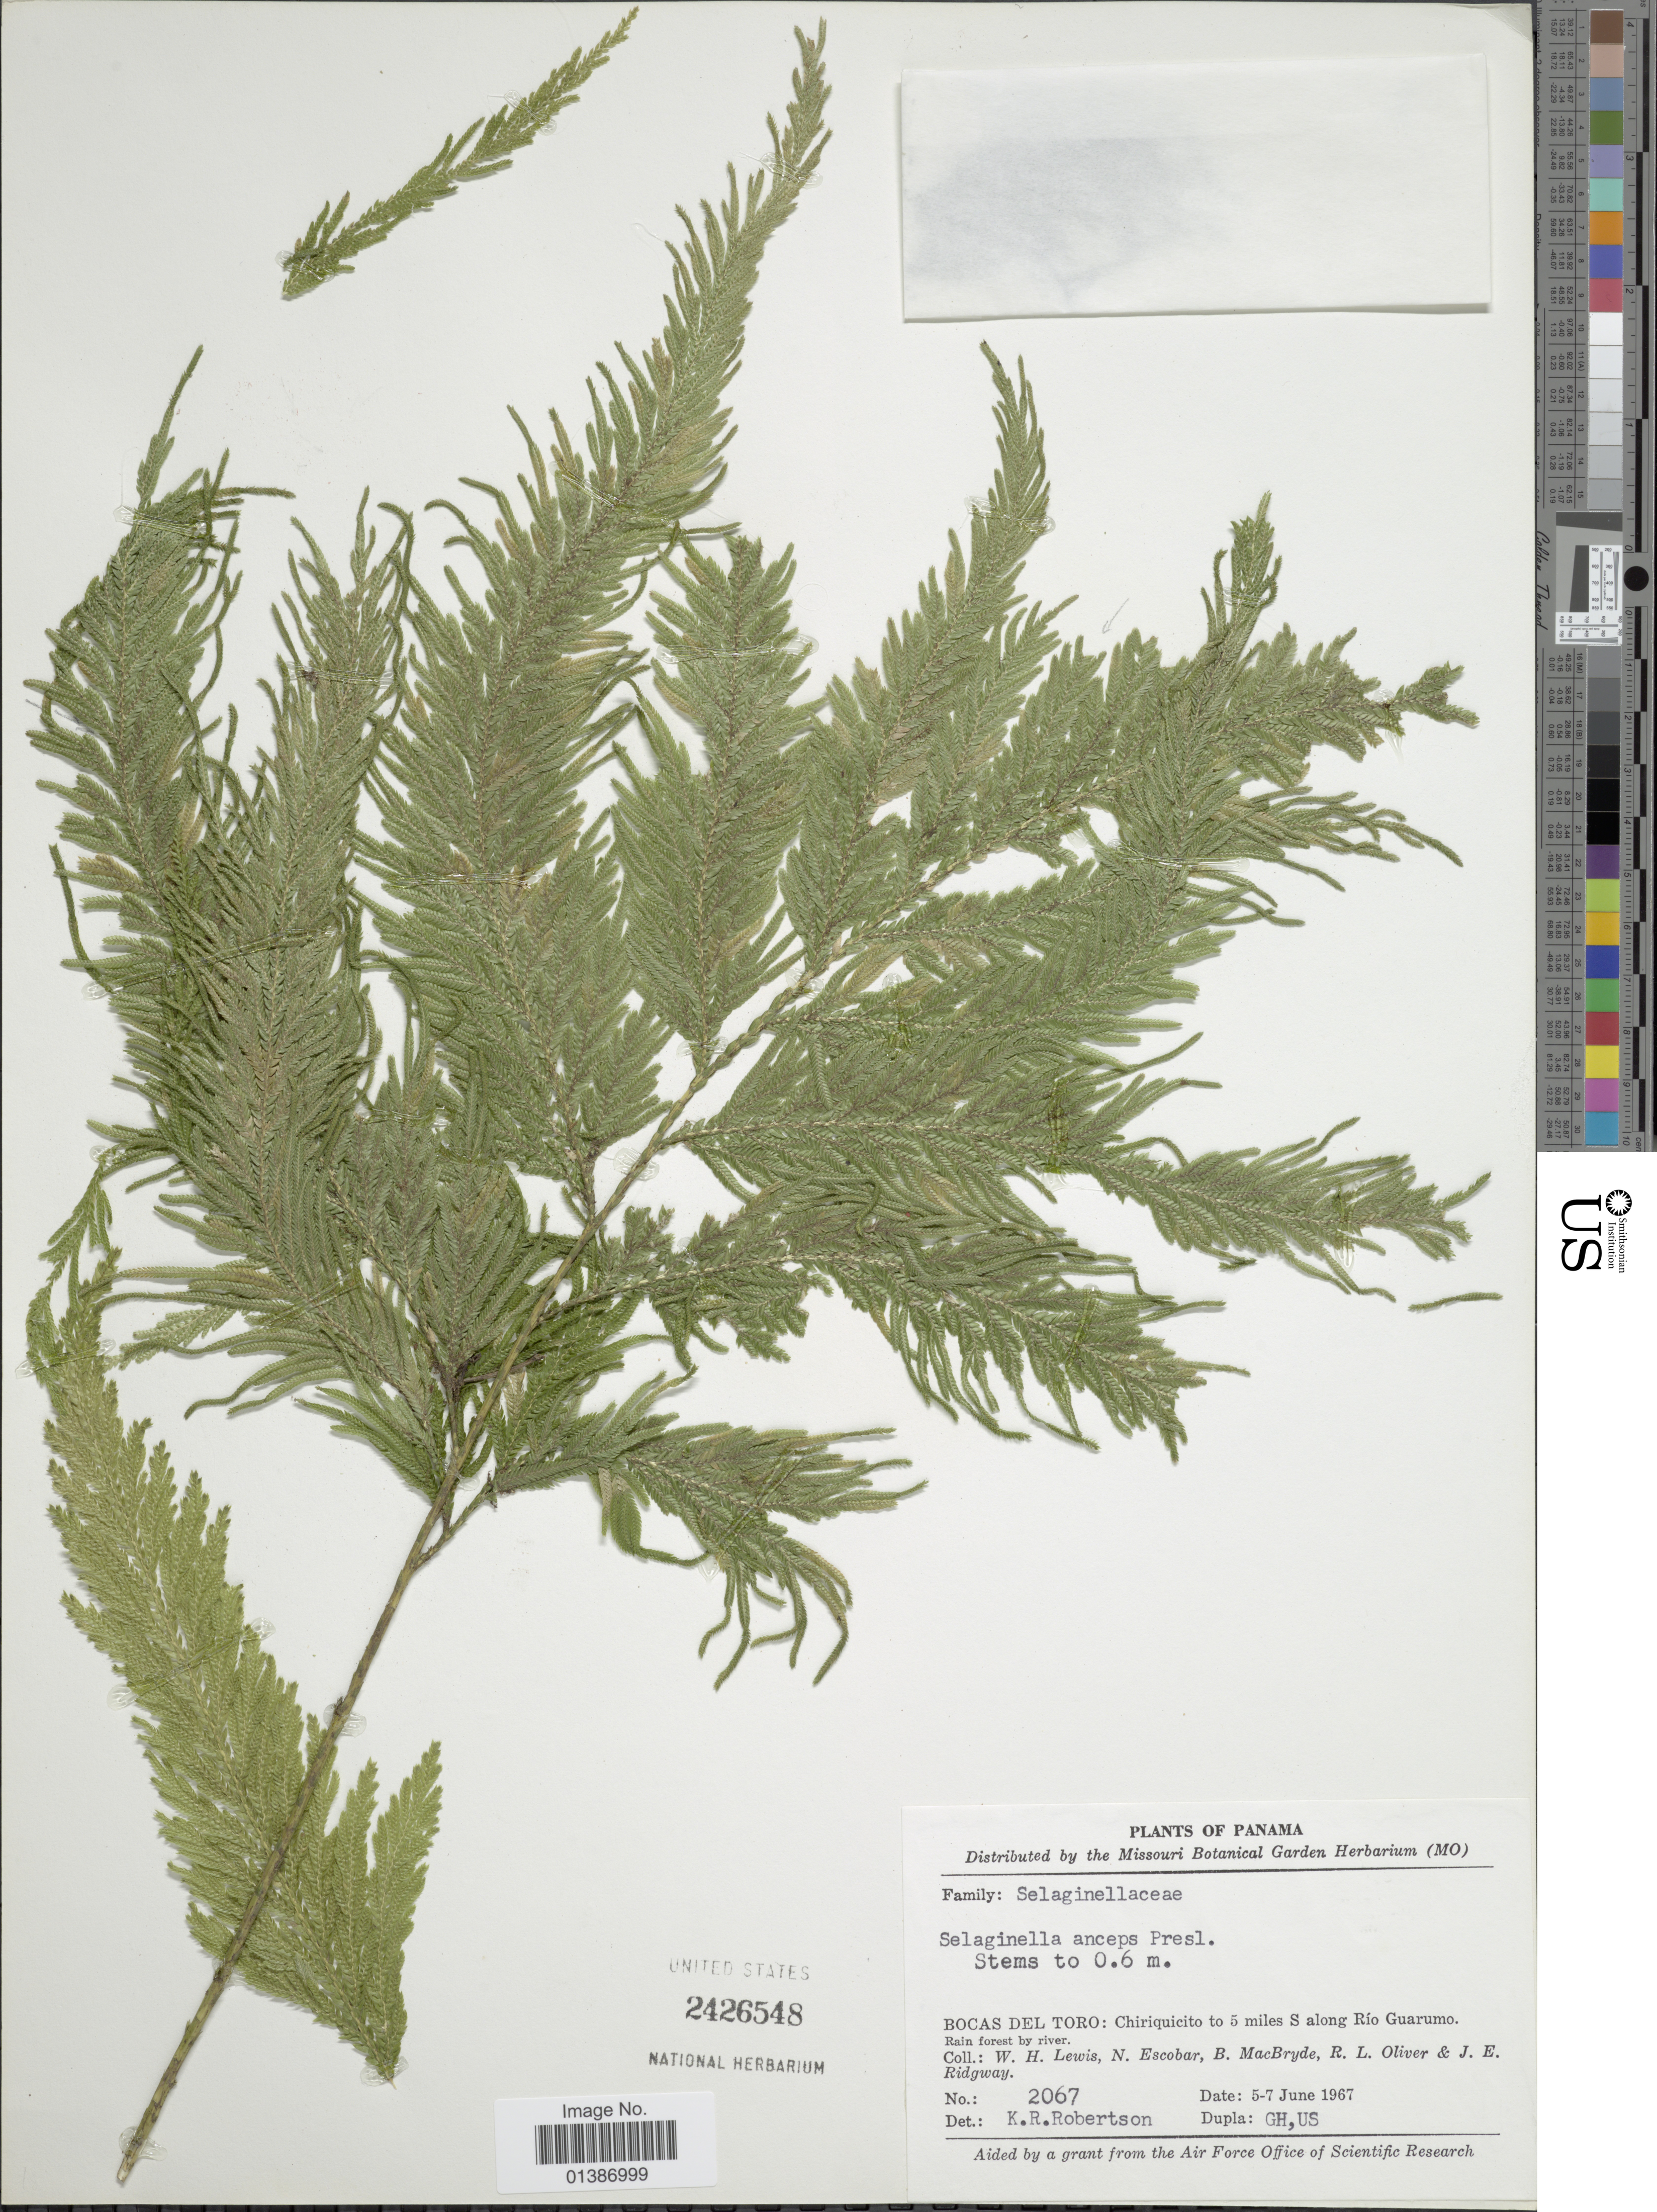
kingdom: Plantae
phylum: Tracheophyta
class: Lycopodiopsida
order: Selaginellales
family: Selaginellaceae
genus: Selaginella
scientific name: Selaginella anceps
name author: (C. Presl)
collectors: W. H. Lewis, N. Escobar, B. MacBryde, R. Oliver & J. Ridgway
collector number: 2067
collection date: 1967-06-05/1967-06-07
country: Panama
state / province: Bocas del Toro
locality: Chiriquicito to 5 miles S along Río Guarumo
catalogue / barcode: US 2426548